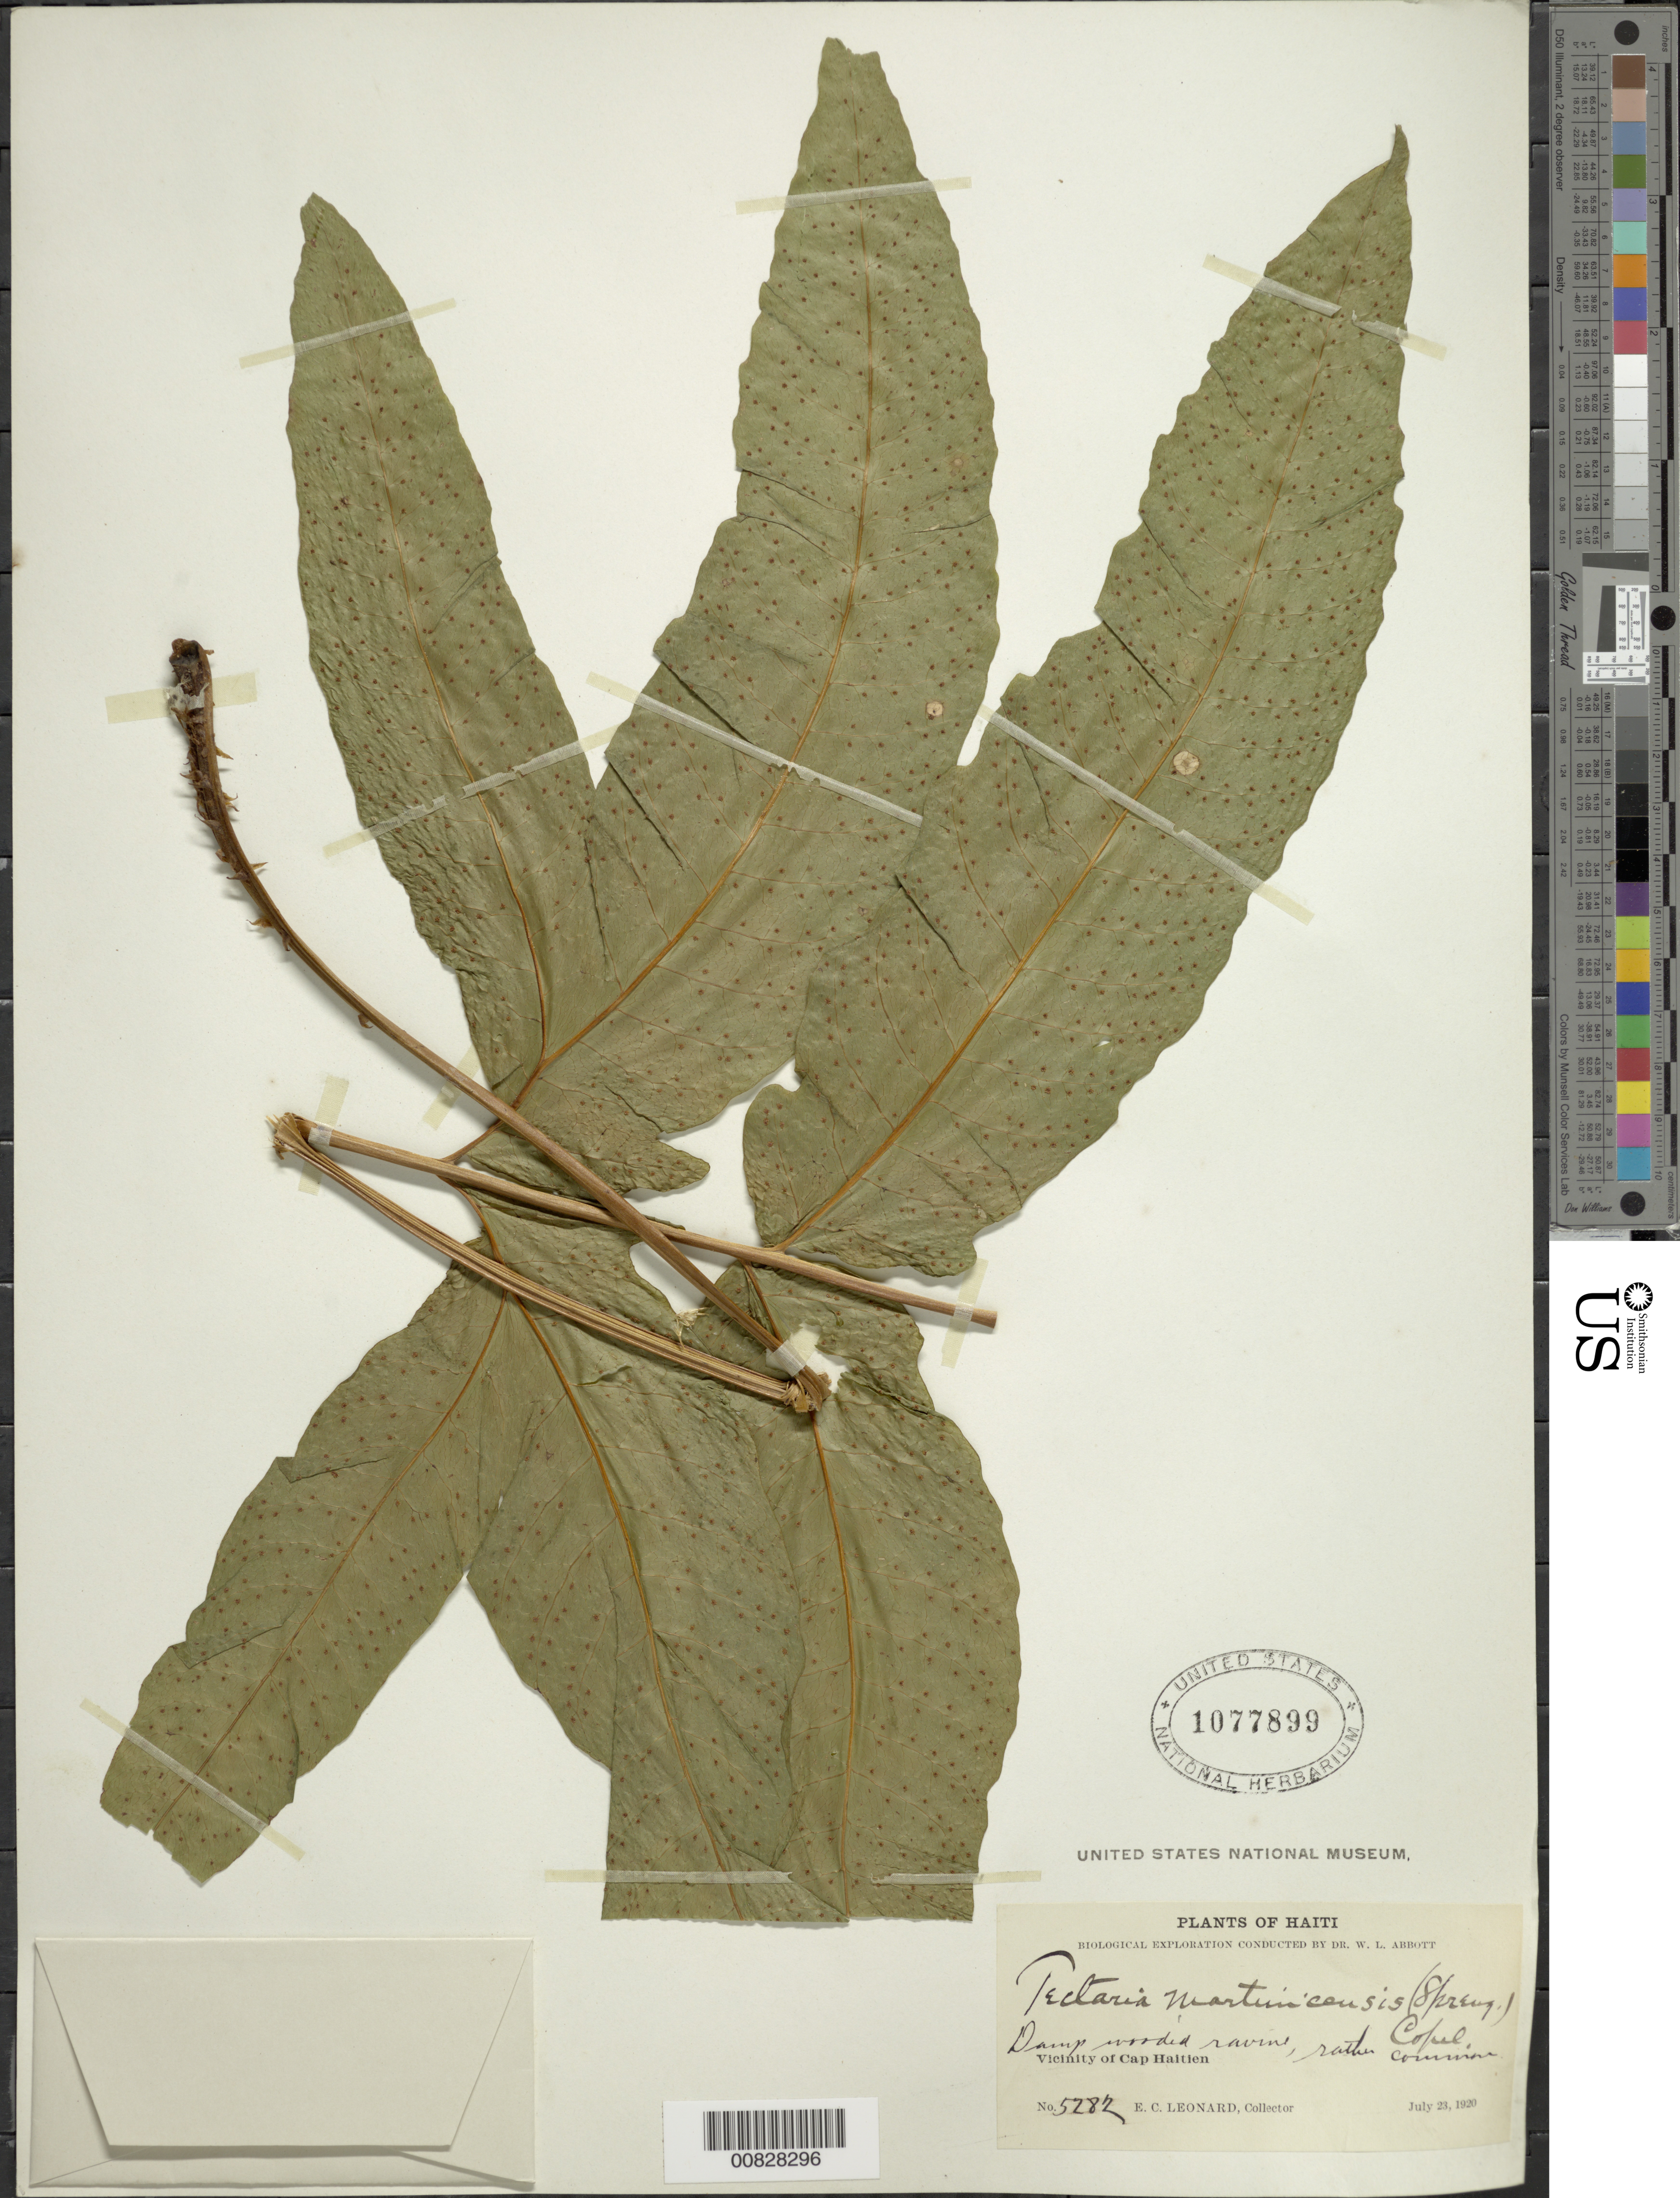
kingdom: Plantae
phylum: Tracheophyta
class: Polypodiopsida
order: Polypodiales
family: Tectariaceae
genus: Tectaria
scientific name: Tectaria incisa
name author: Cav.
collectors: E. C. Leonard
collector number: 5282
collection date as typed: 23 Jul 1920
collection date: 1920-07-23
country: Haiti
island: Hispaniola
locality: Cap Haitien vicinity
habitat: Damp wooded ravine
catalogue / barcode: US 1077899